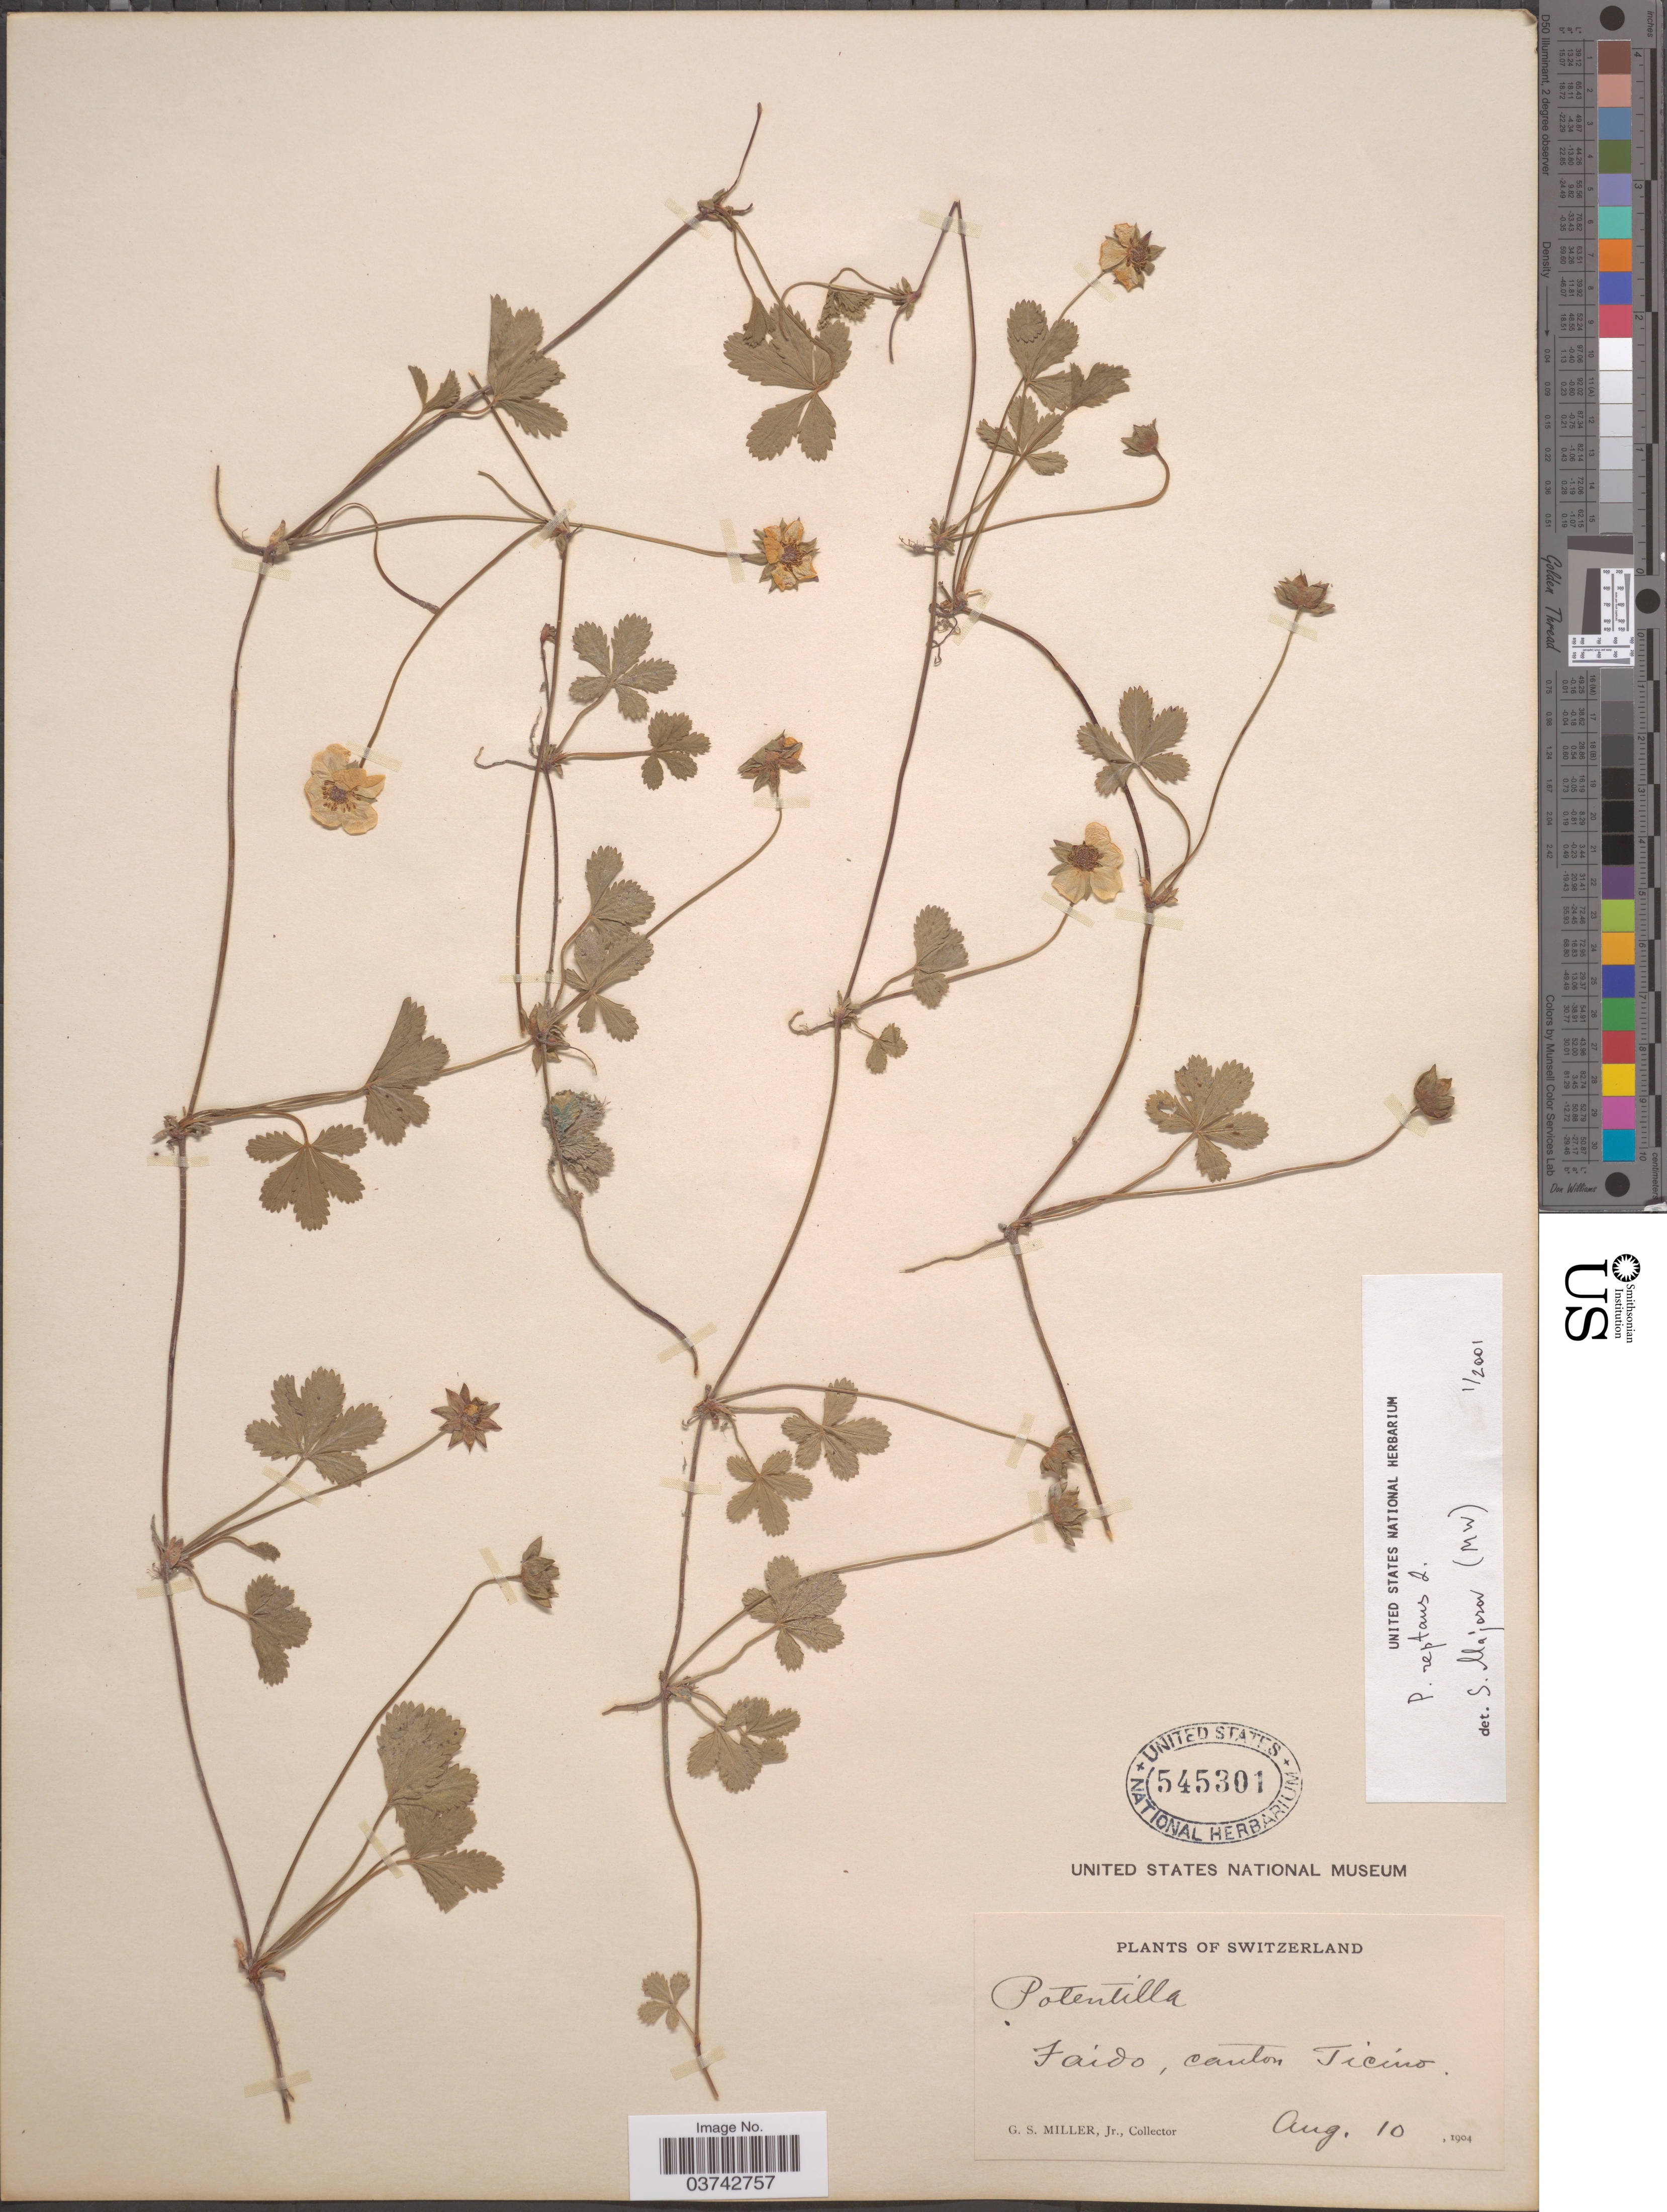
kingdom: Plantae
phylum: Tracheophyta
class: Magnoliopsida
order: Rosales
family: Rosaceae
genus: Potentilla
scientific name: Potentilla reptans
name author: L.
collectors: G. S. Miller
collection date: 1904-08-10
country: Switzerland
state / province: Ticino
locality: Faido, canton Ticino.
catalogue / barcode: US 545301